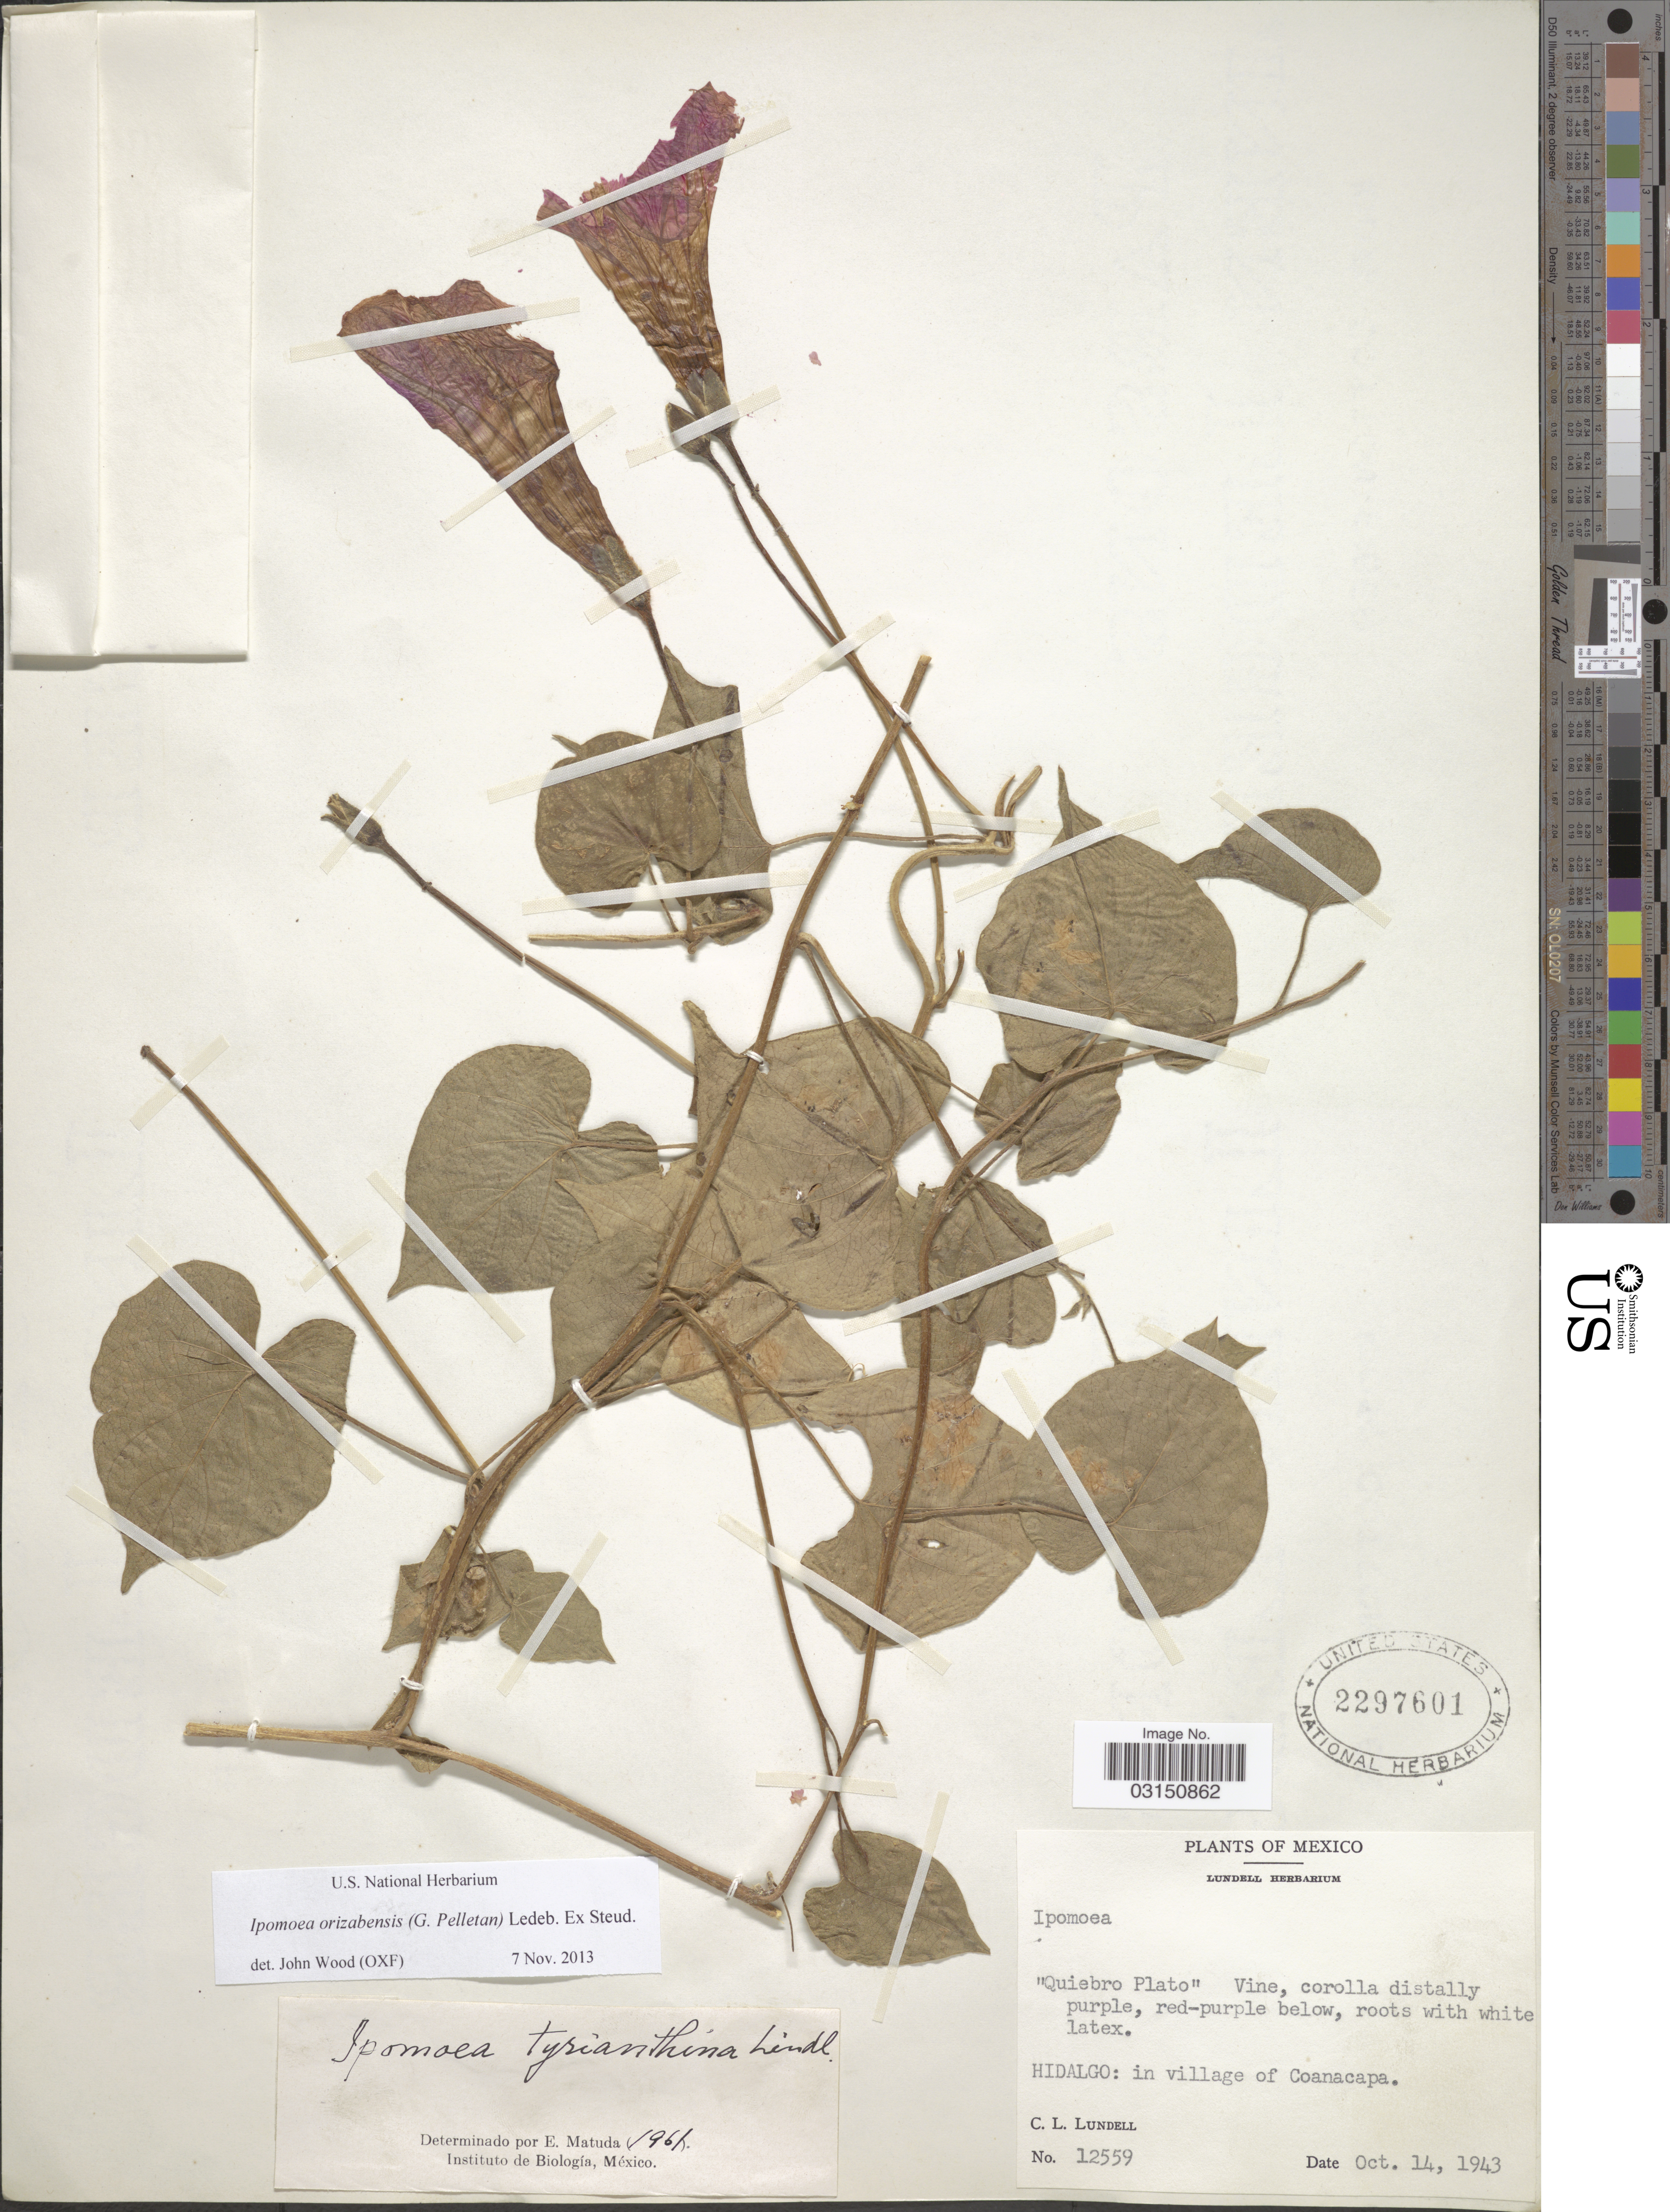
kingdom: Plantae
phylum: Tracheophyta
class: Magnoliopsida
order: Solanales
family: Convolvulaceae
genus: Ipomoea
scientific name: Ipomoea orizabensis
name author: (G. Pelletan) Ledeb. ex Steud.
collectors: C. L. Lundell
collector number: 12559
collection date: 1943-10-14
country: Mexico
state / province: Hidalgo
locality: In village of Coanacapa.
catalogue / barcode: US 2297601